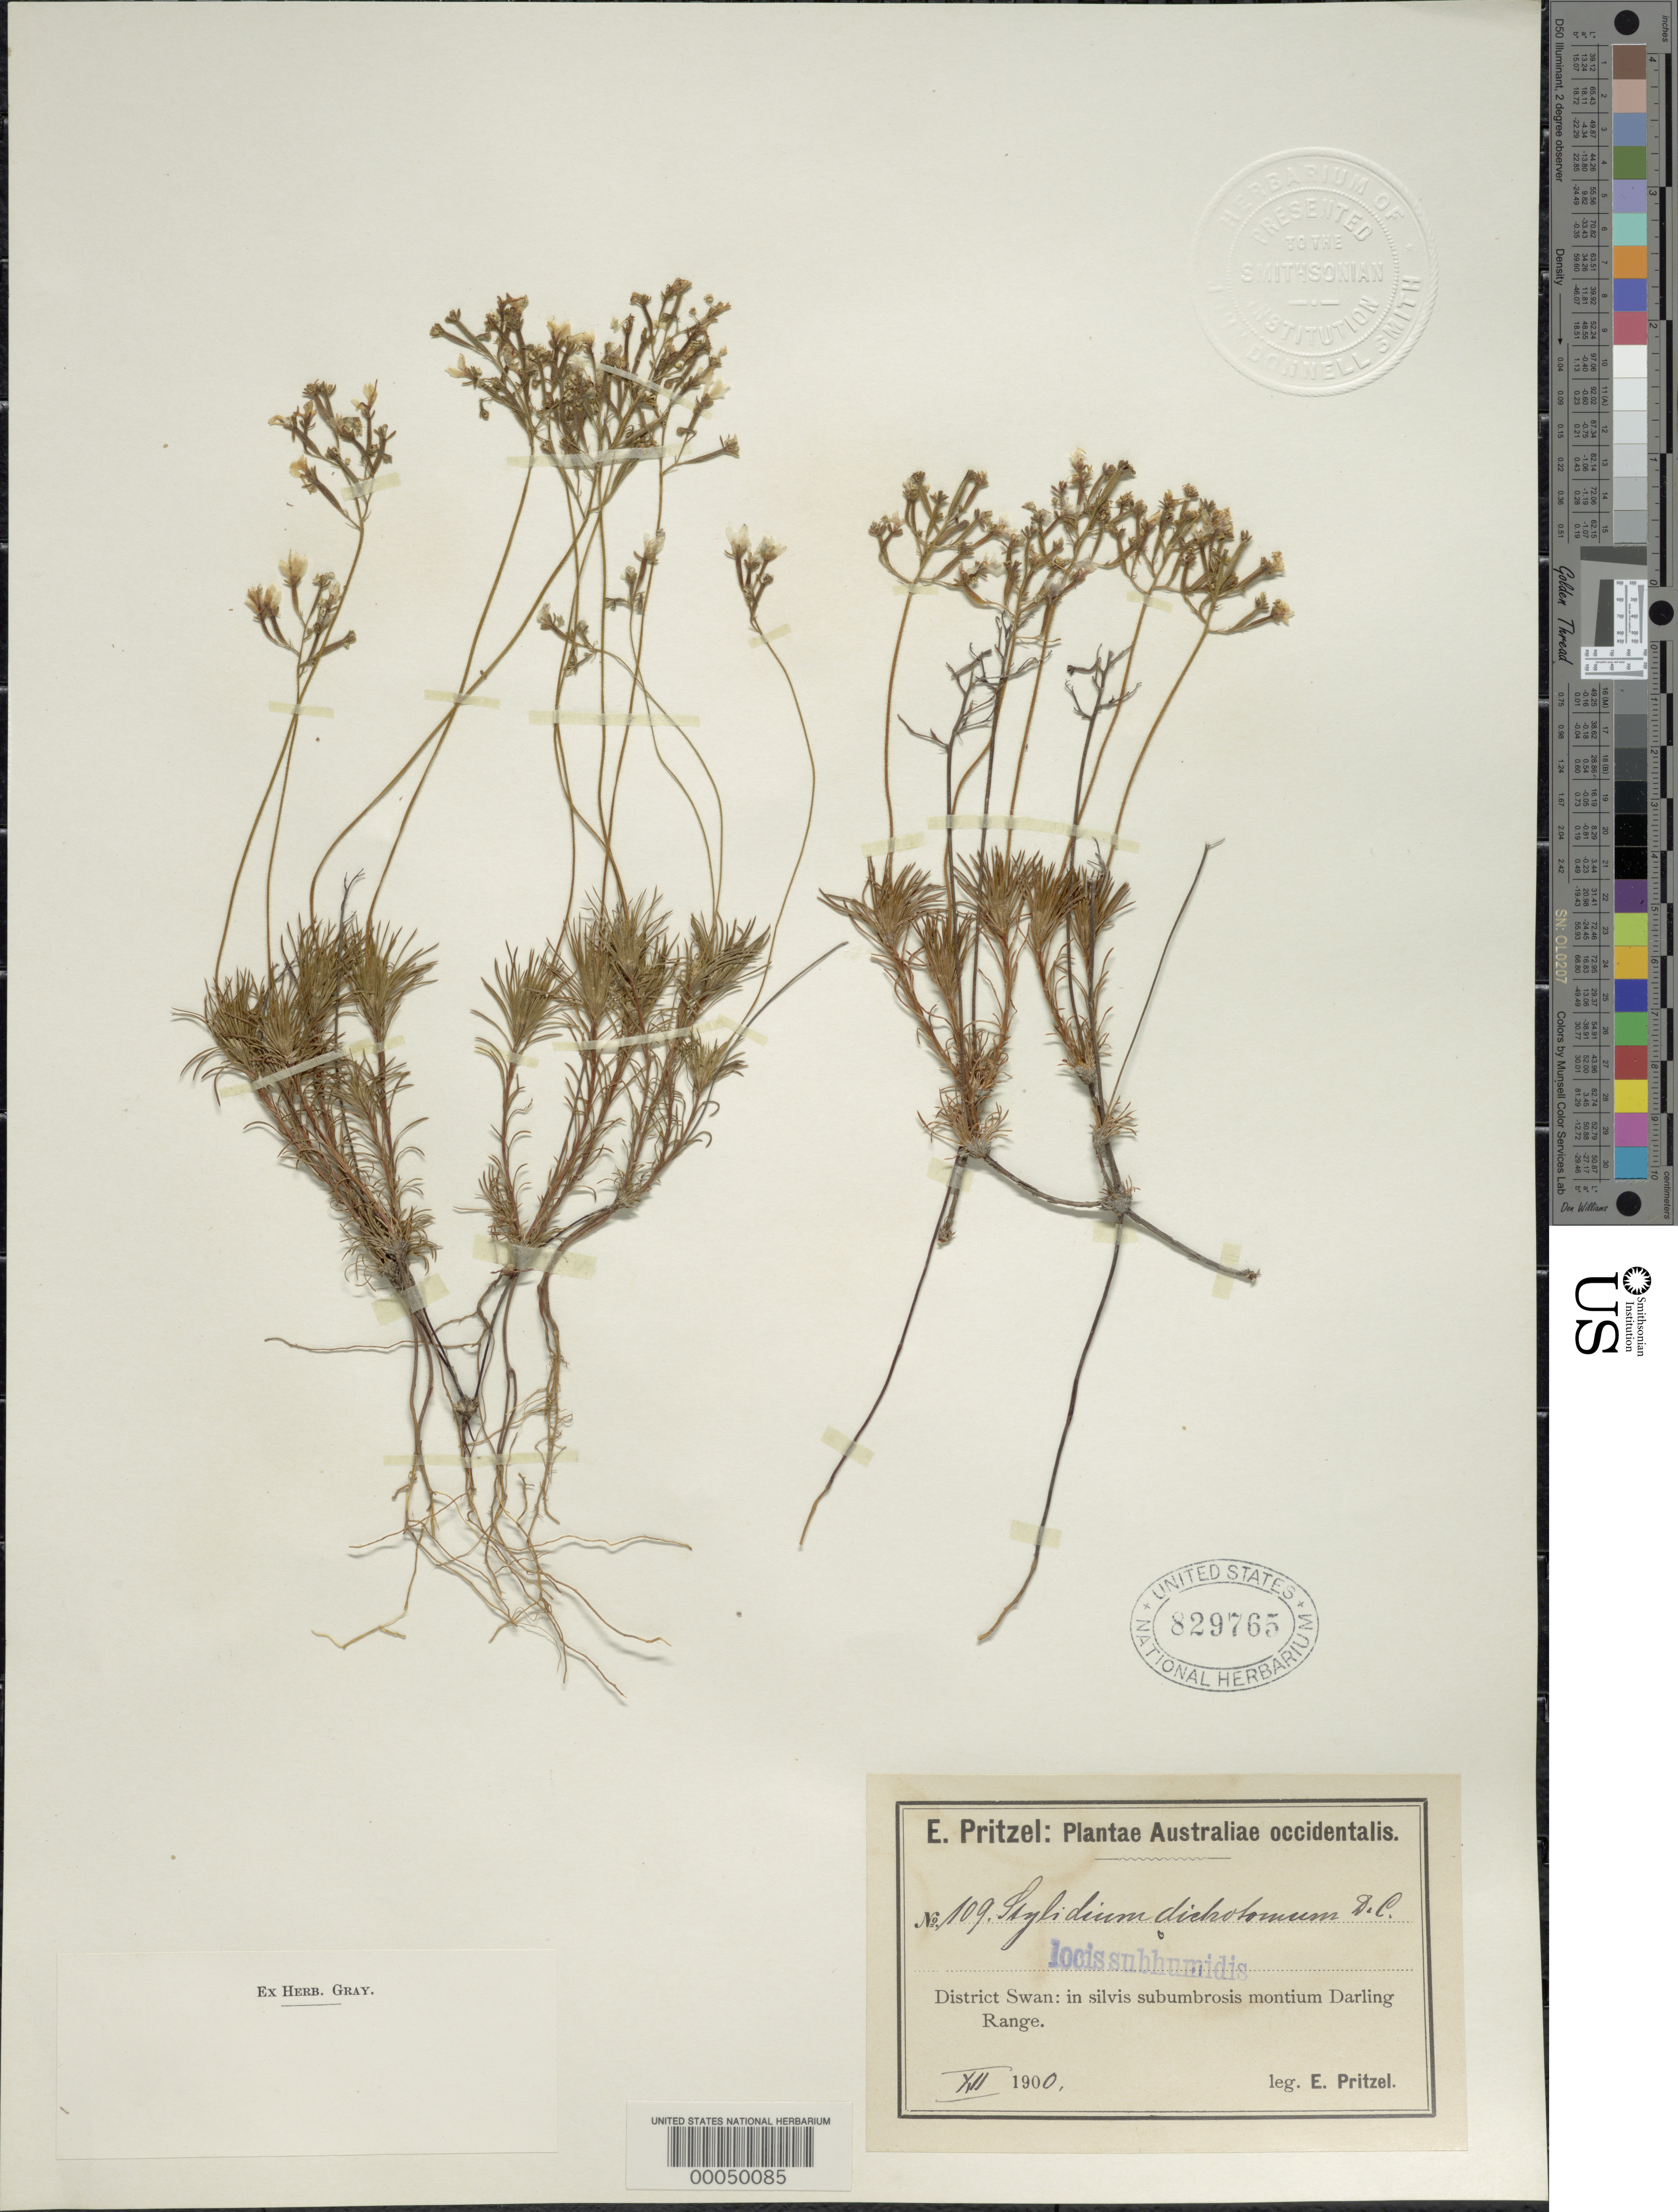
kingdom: Plantae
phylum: Tracheophyta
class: Magnoliopsida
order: Asterales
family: Stylidiaceae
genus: Stylidium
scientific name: Stylidium dichotomum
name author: DC.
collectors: E. G. Pritzel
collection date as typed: Jul 1900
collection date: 1900-07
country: Australia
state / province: Western Australia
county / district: Swan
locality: Darling range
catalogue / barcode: US 829765